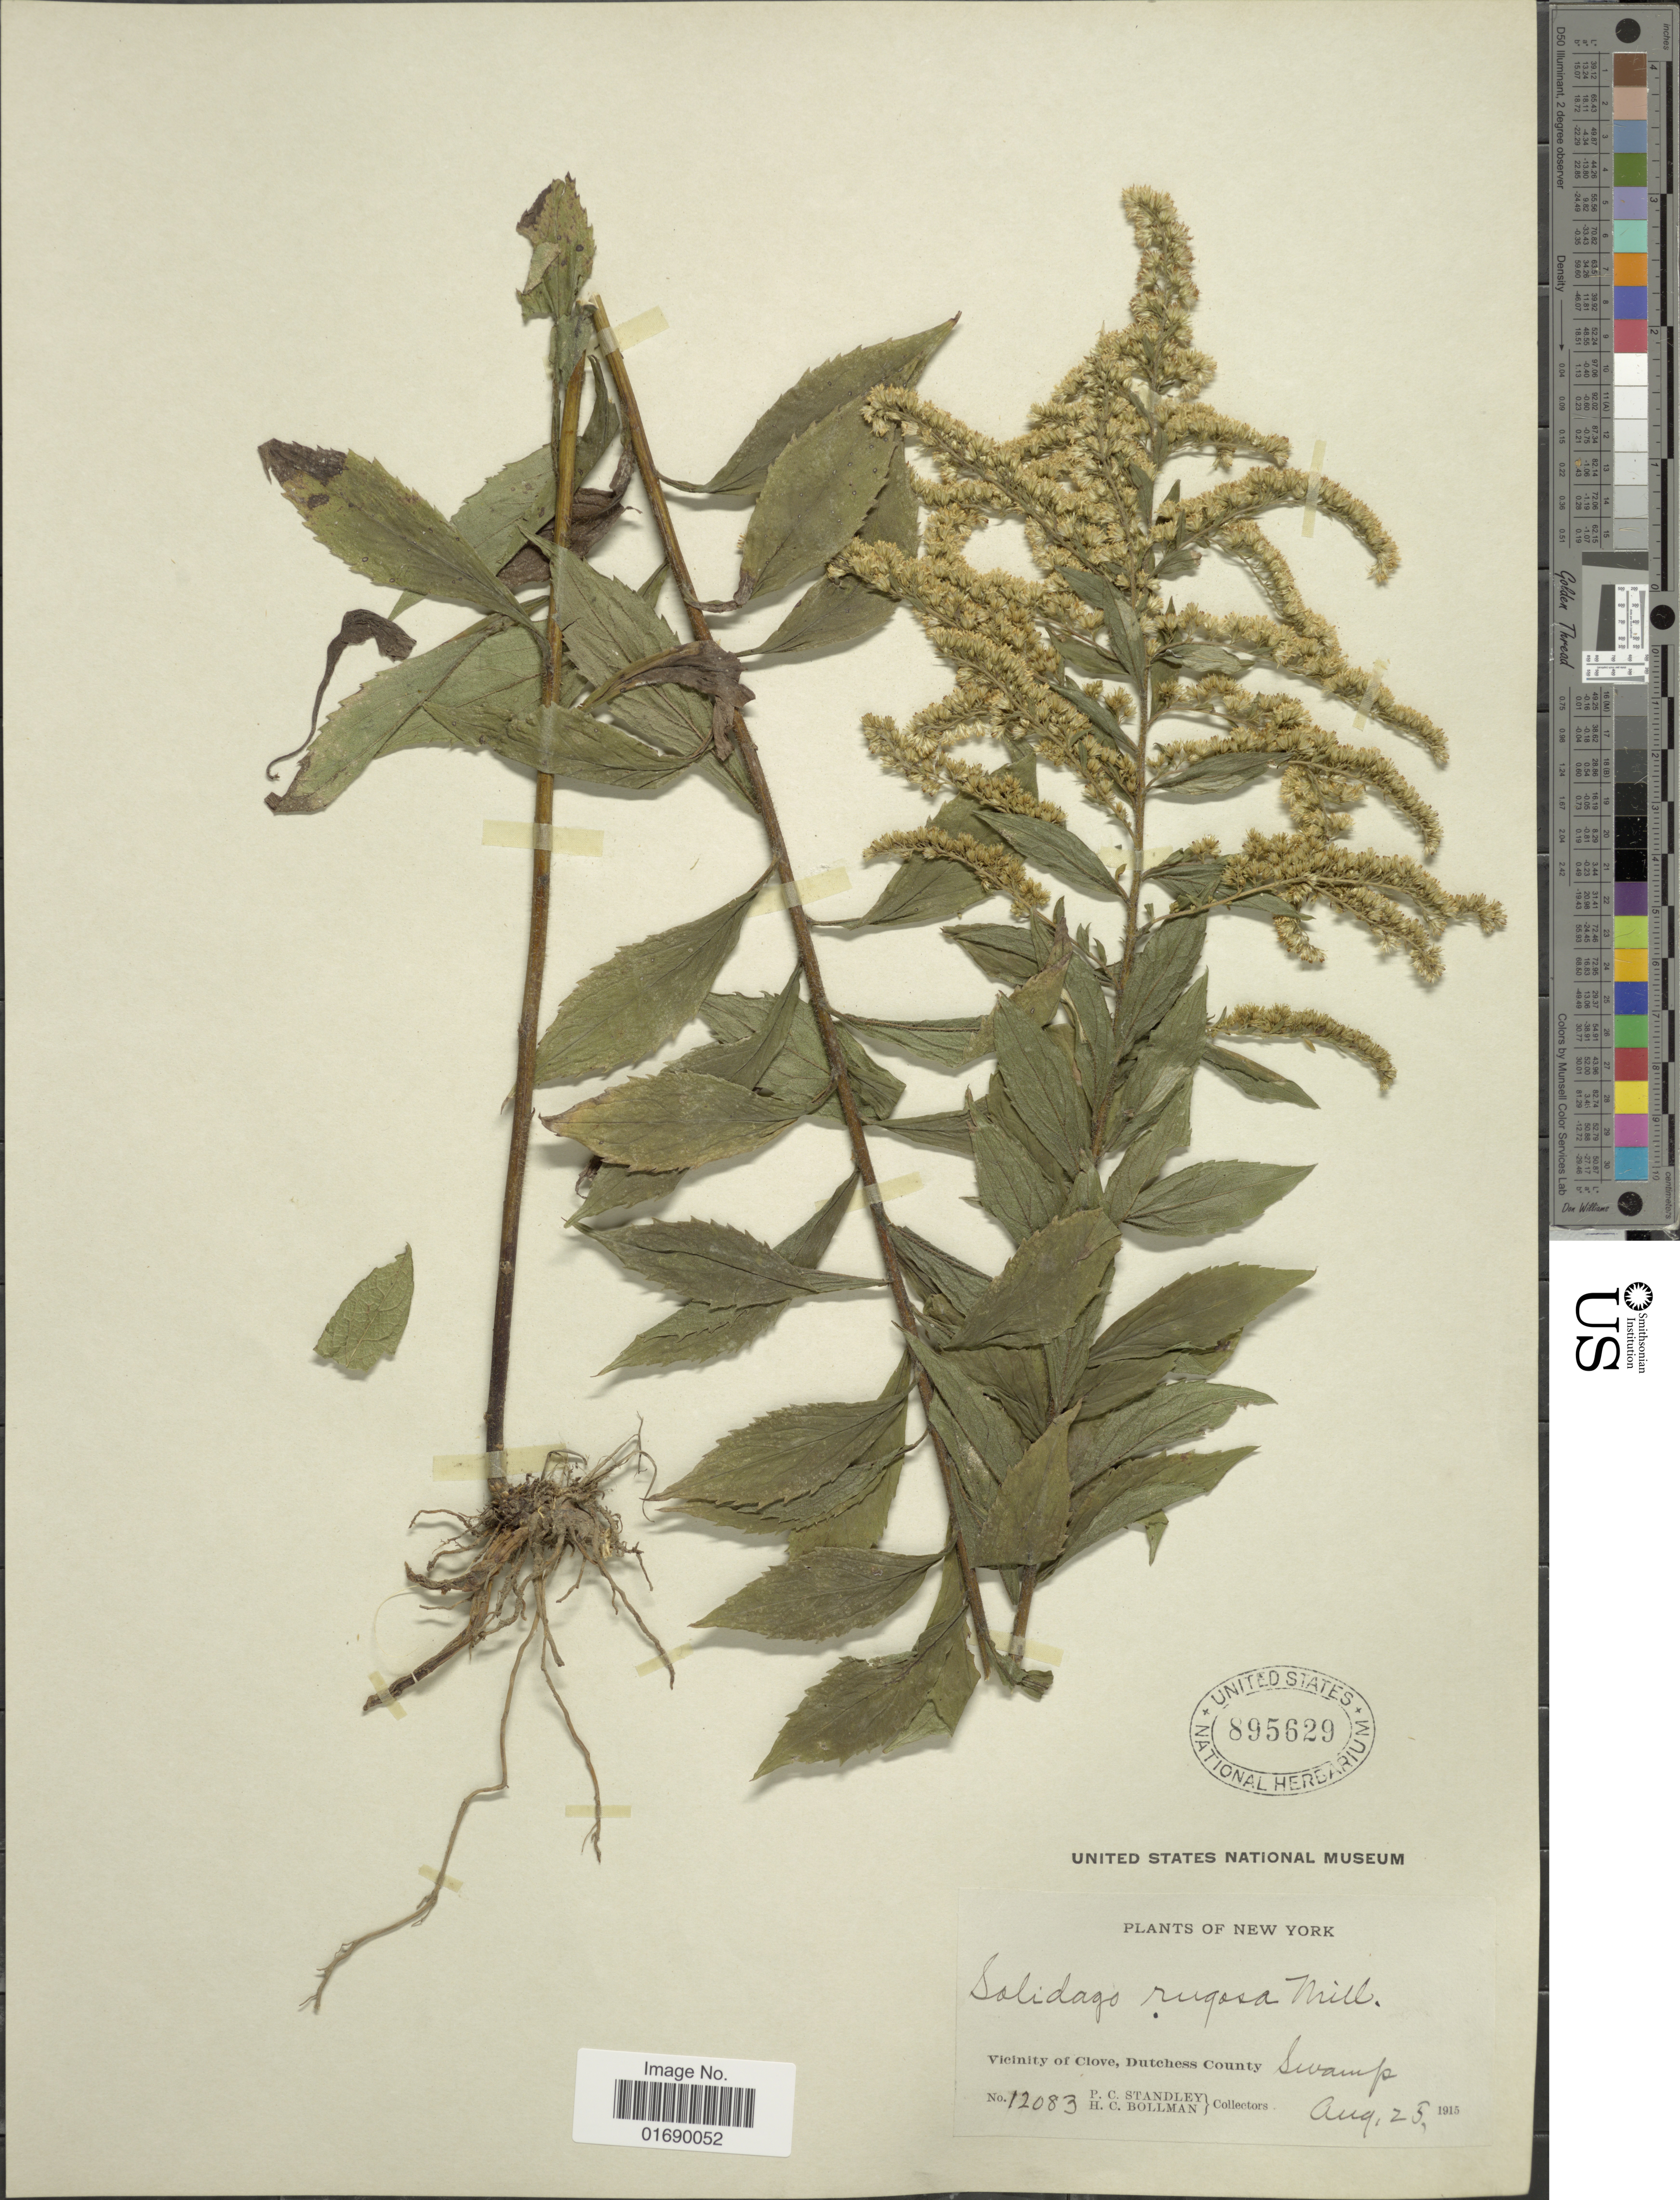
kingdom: Plantae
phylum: Tracheophyta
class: Magnoliopsida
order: Asterales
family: Asteraceae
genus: Solidago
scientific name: Solidago rugosa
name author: Mill.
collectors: P. C. Standley & H. C. Bollman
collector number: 12083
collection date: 1915-08-25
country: United States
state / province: New York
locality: Vicinity of Clove, Dutchess County, Swamp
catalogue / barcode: US 895629